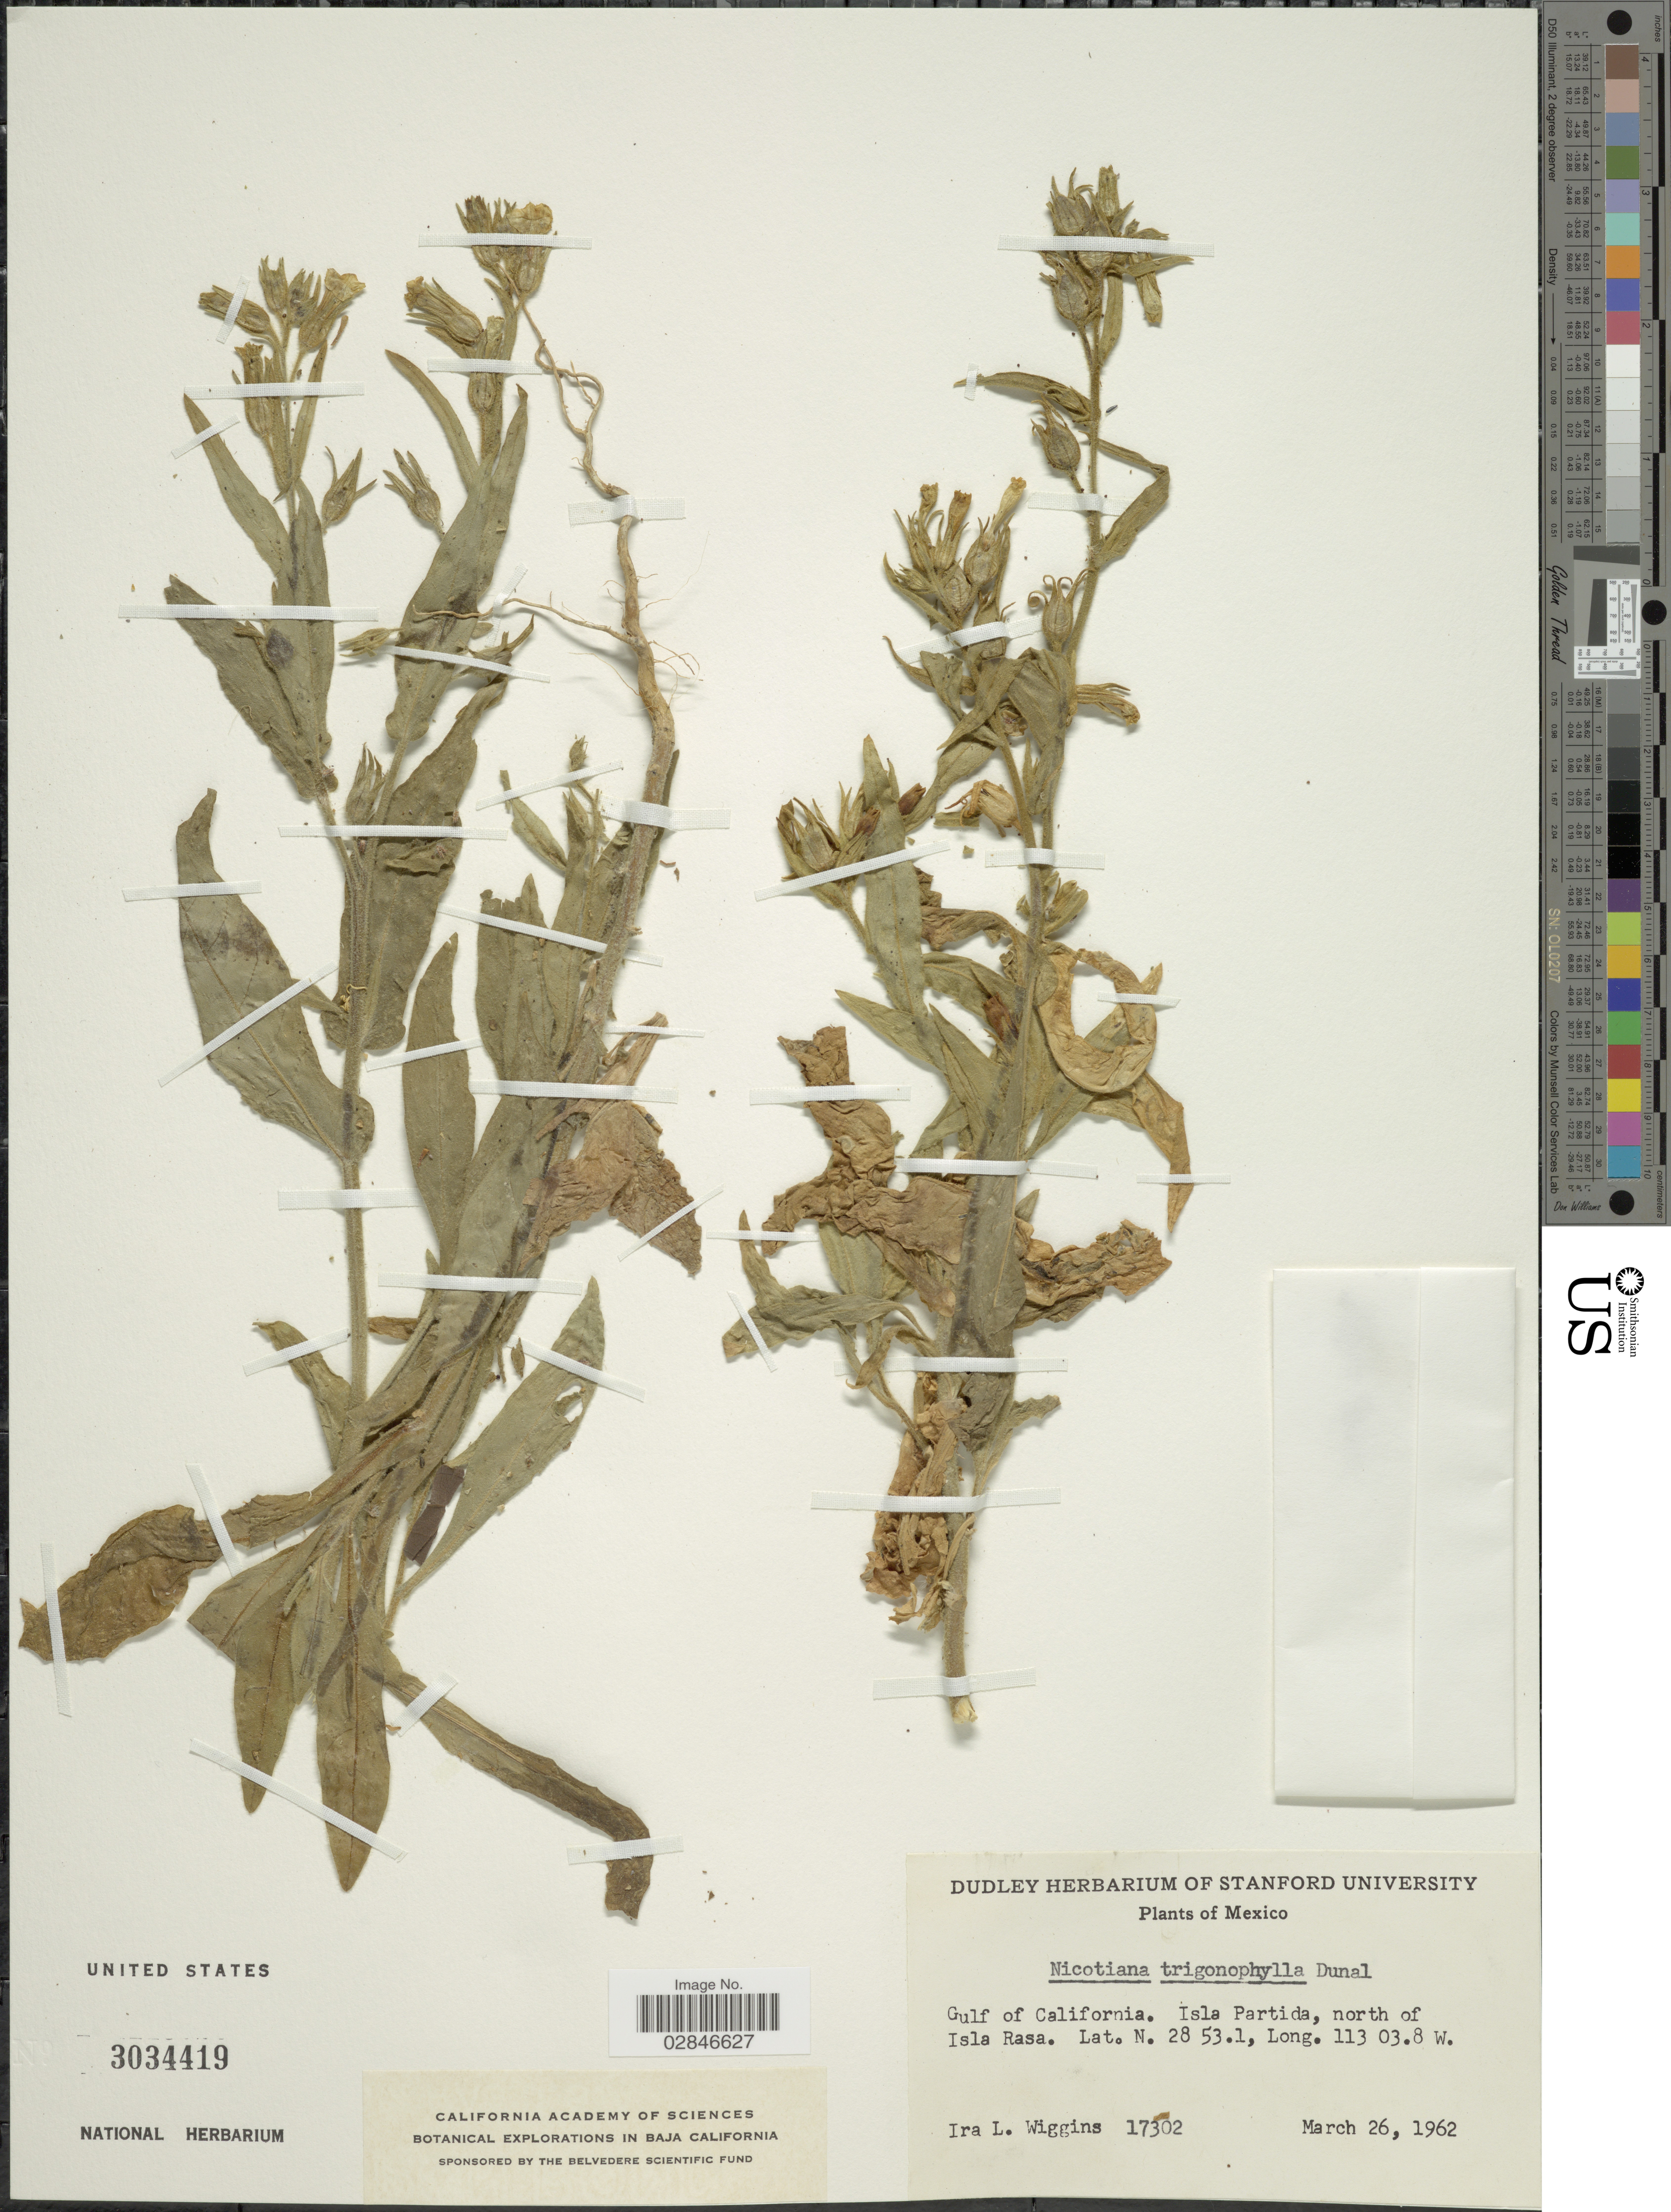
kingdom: Plantae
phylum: Tracheophyta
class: Magnoliopsida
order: Solanales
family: Solanaceae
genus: Nicotiana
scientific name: Nicotiana trigonophylla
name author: Dunal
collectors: I. L. Wiggins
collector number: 17302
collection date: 1962-03-26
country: Mexico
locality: Gulf of California. Isla Partida, north of Isla Rasa.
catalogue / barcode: US 3034419